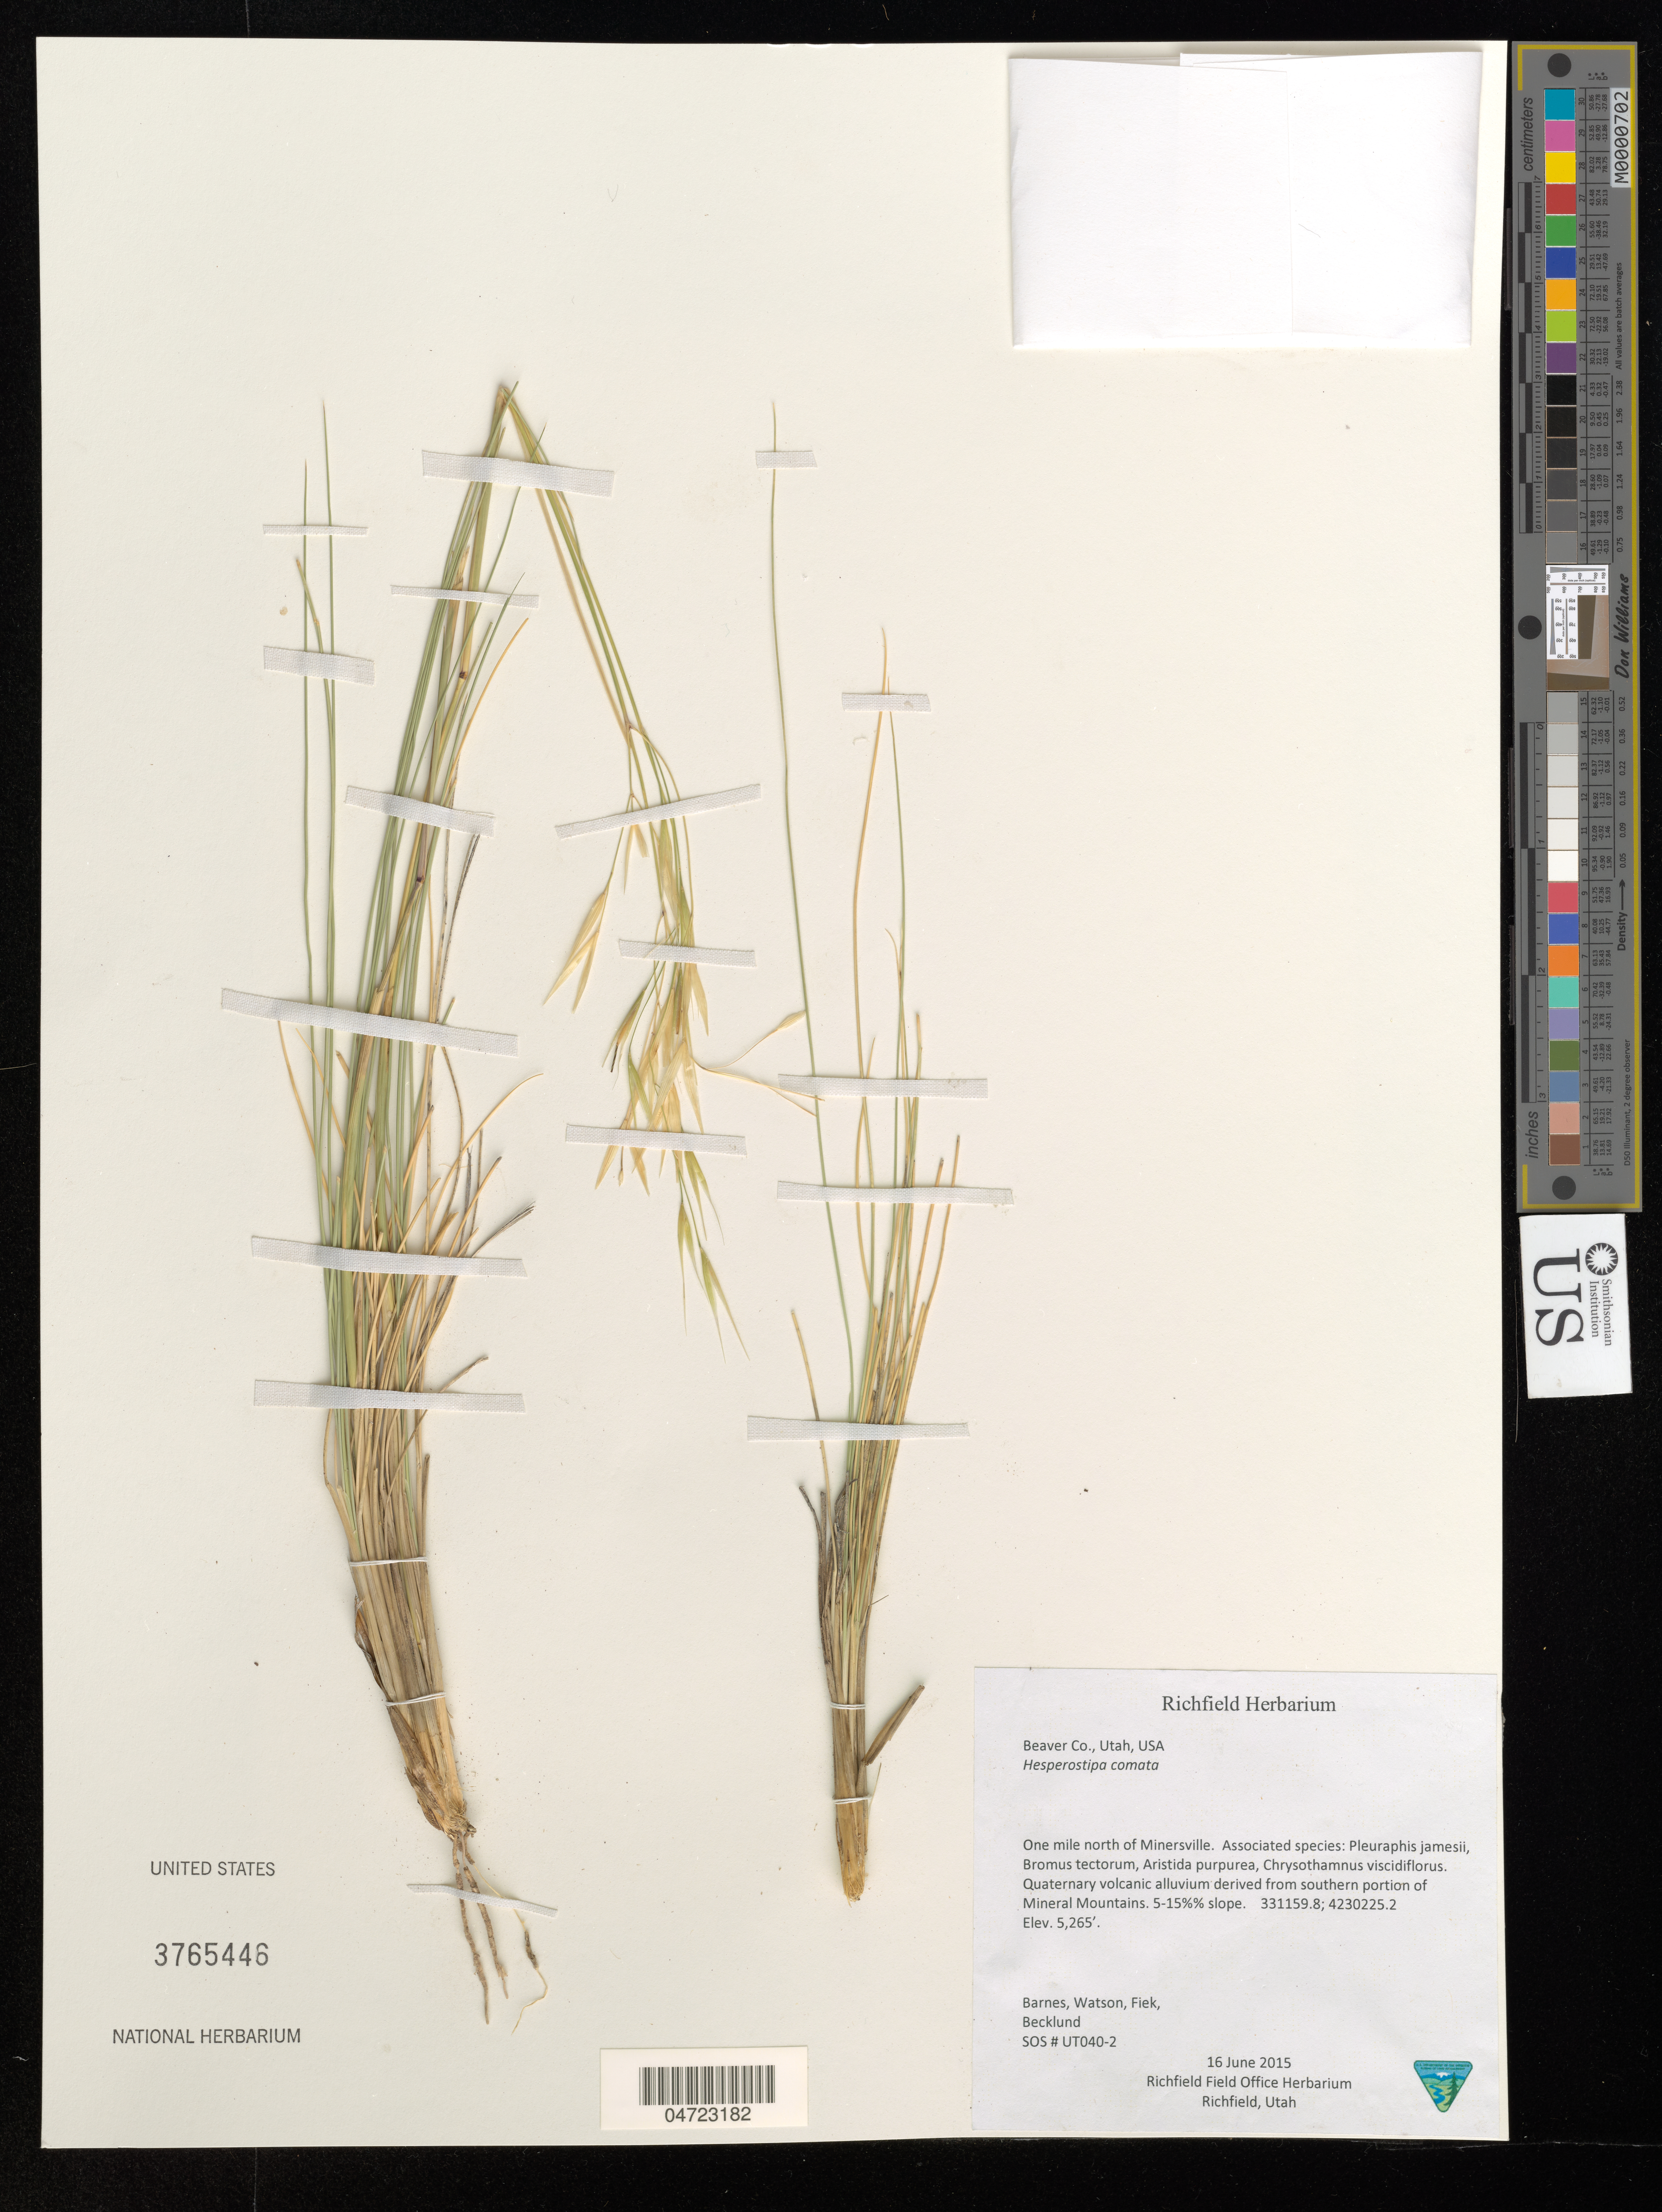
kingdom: Plantae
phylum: Tracheophyta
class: Liliopsida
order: Poales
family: Poaceae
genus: Hesperostipa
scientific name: Hesperostipa comata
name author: (Trin. & Rupr.) Barkworth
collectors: -. Barnes, -- Watson & -. Fiek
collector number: UT040-2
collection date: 2015-06-16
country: United States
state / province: Utah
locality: Beaver Co. One mile north of Minersville. From southern portion of Mineral Mountains.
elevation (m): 1605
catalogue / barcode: US 3765446